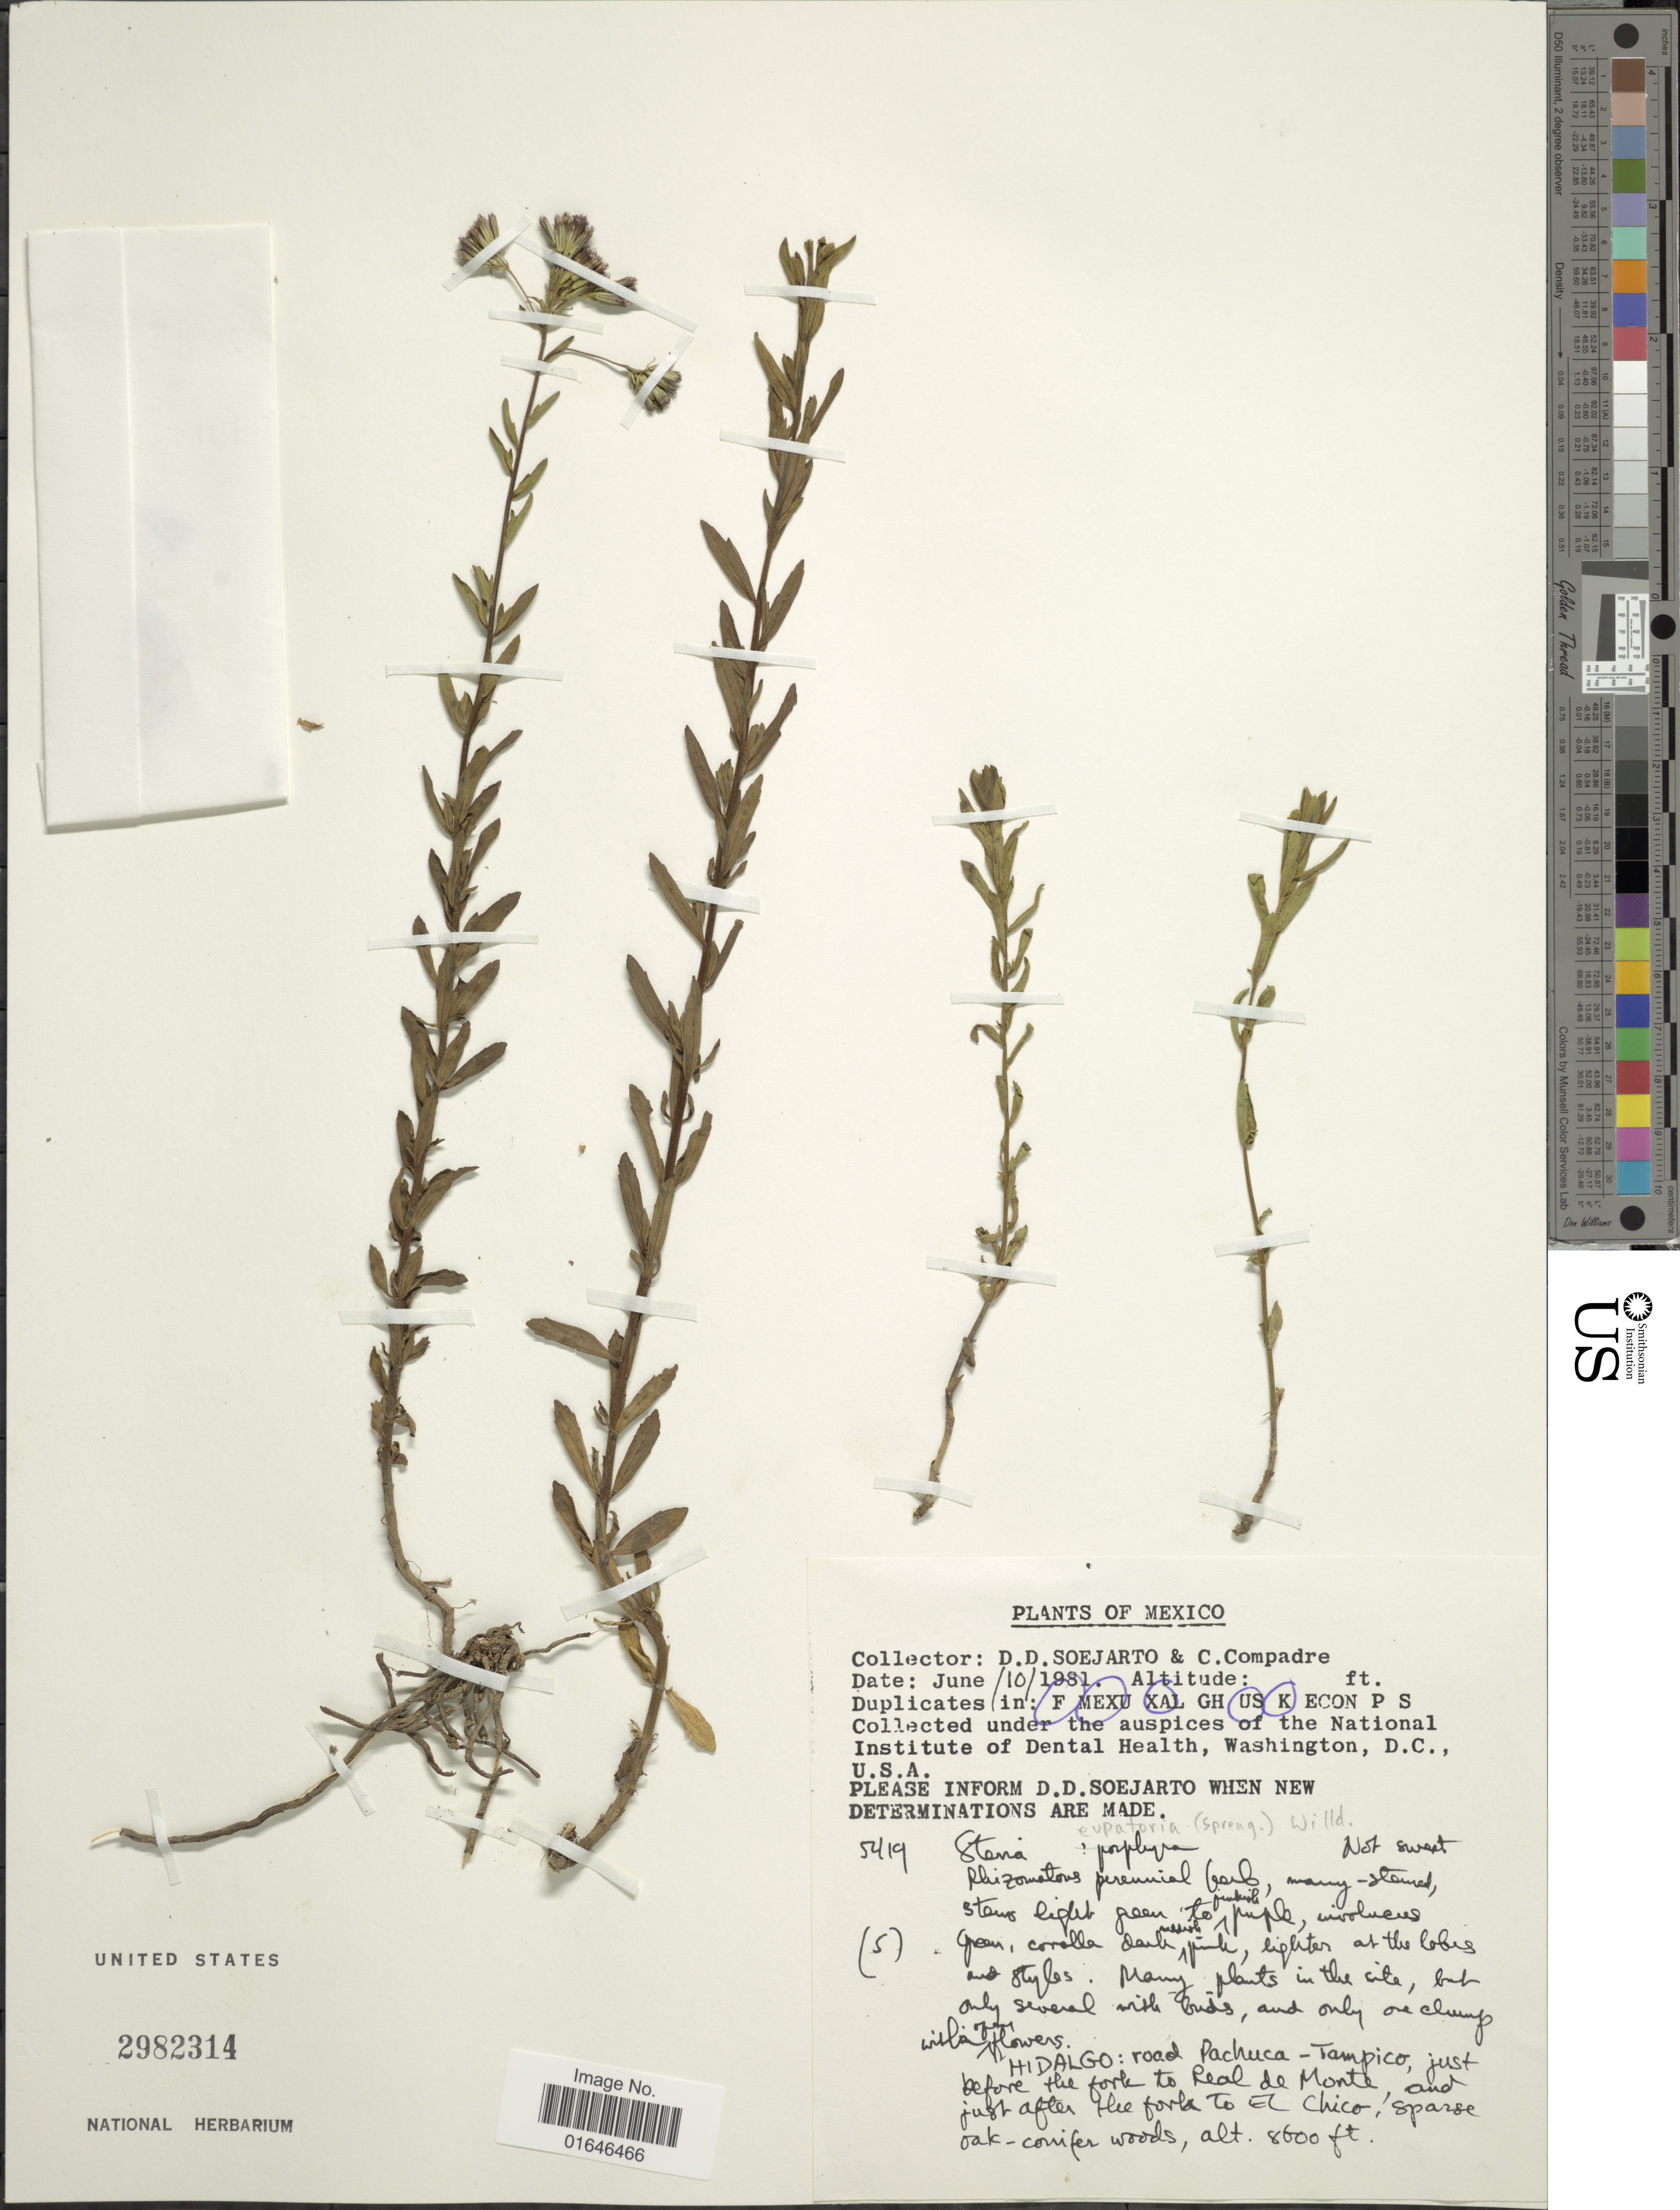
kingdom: Plantae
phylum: Tracheophyta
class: Magnoliopsida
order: Asterales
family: Asteraceae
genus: Stevia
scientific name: Stevia eupatoria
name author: (Spreng.) Willd.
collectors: C. Compadre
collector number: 5419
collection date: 1981-06-10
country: Mexico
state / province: Hidalgo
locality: Road Pachuca-Tampico, just before the fork to Real de Monte, and just after the fork to El Chico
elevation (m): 2621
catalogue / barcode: US 2982314